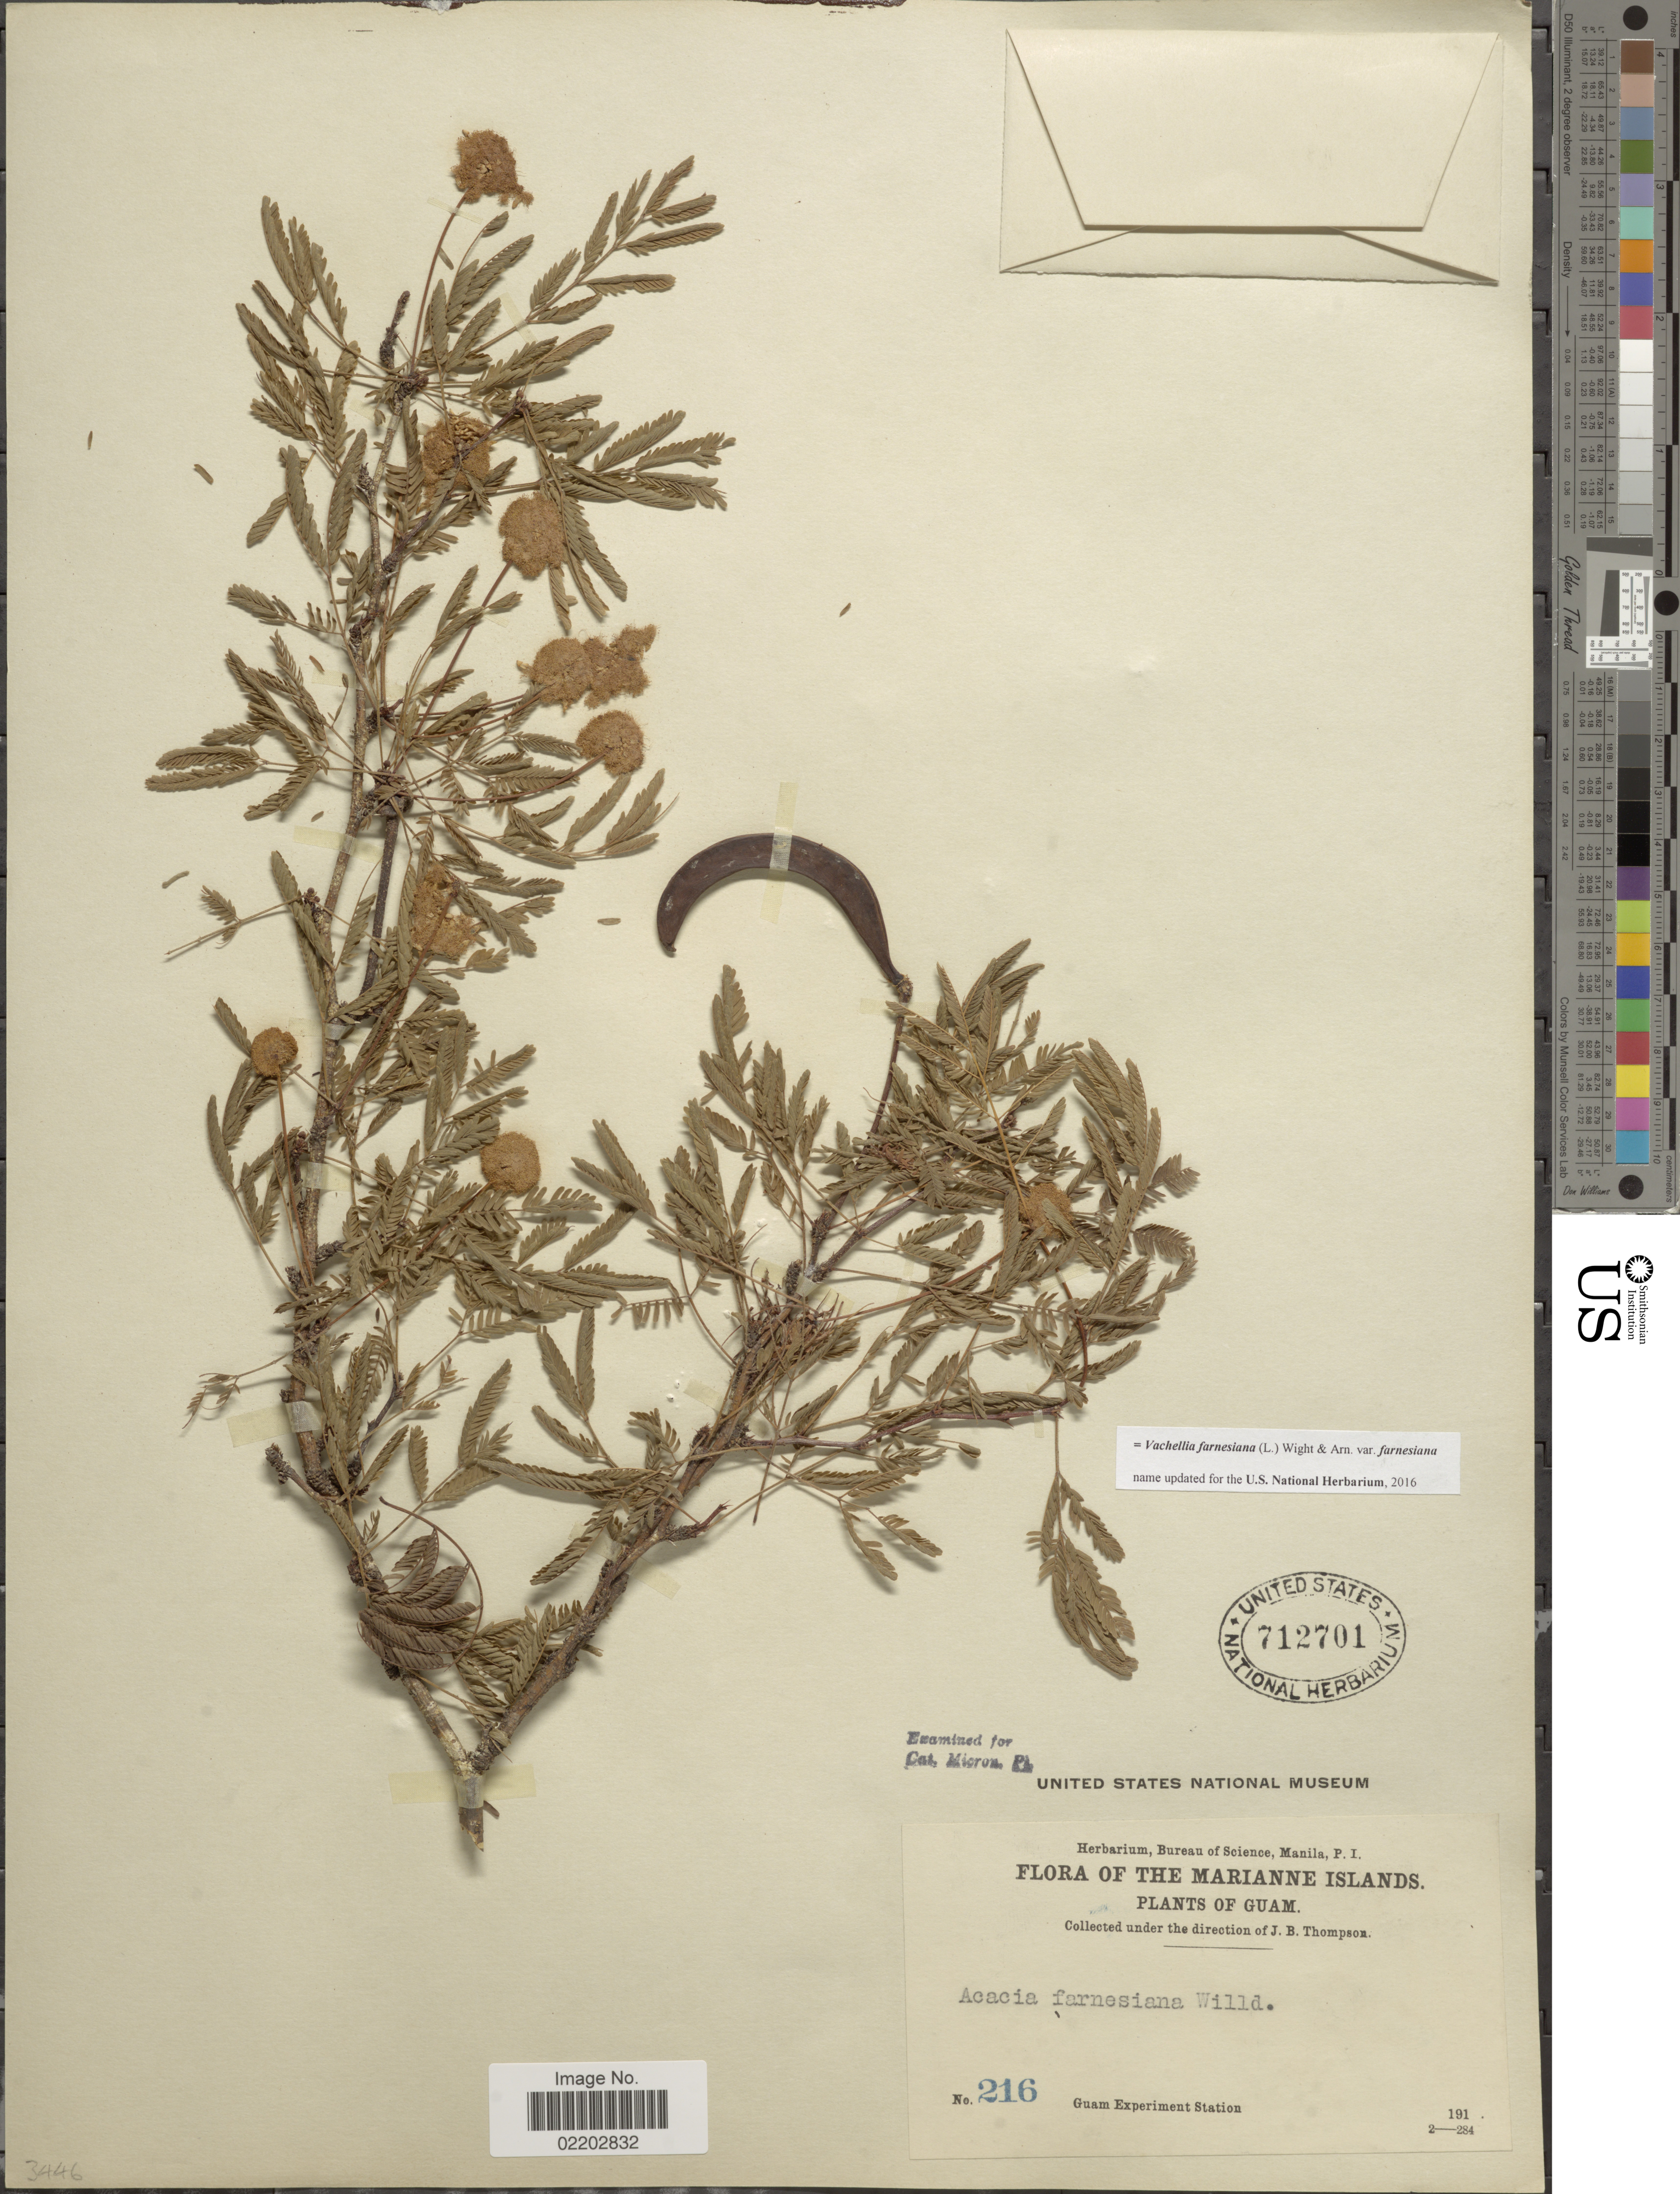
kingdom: Plantae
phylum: Tracheophyta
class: Magnoliopsida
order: Fabales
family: Fabaceae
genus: Vachellia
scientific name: Vachellia farnesiana var. farnesiana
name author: (L.) Wight & Arn.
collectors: J. B. Thompson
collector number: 216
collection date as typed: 191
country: Guam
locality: Marianne Islands, Guam Experiment Station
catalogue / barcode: US 712701